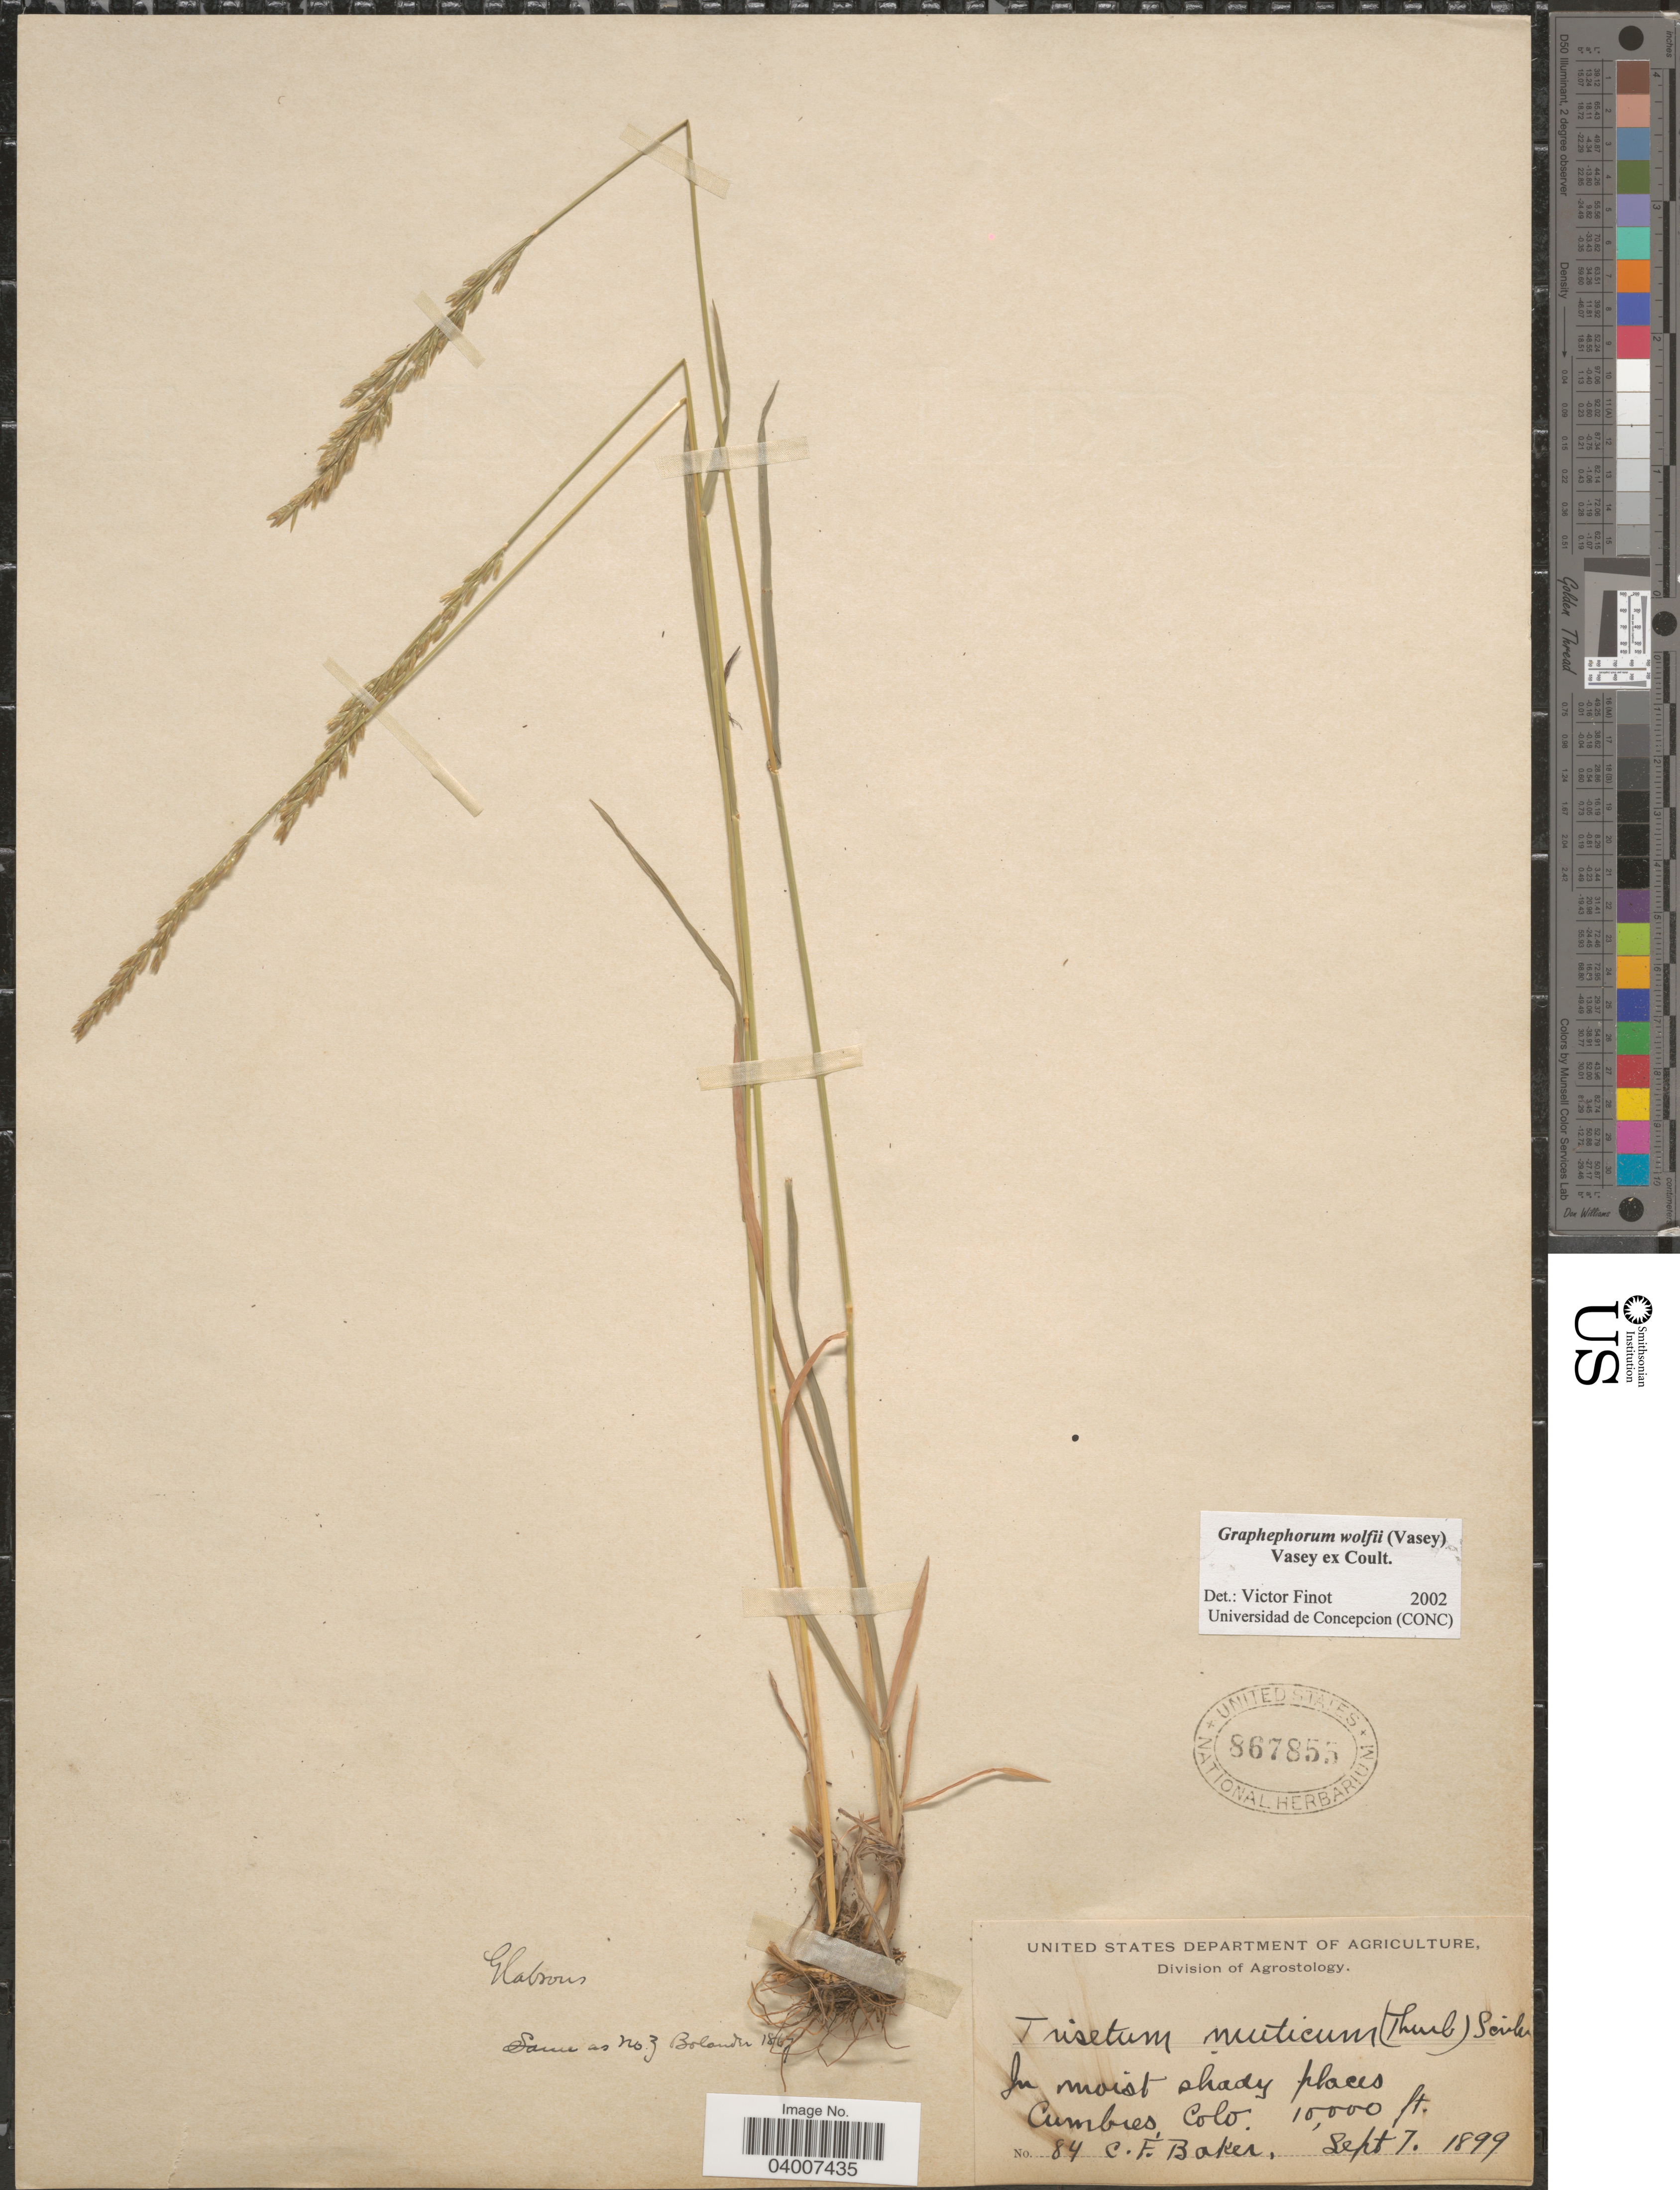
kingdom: Plantae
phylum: Tracheophyta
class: Liliopsida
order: Poales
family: Poaceae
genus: Graphephorum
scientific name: Graphephorum wolfii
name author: (E. Fourn.) Vasey ex Coult.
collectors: C. F. Baker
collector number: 84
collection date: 1899-09-07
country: United States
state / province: Colorado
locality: Cumbres.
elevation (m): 3048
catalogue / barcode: US 867855